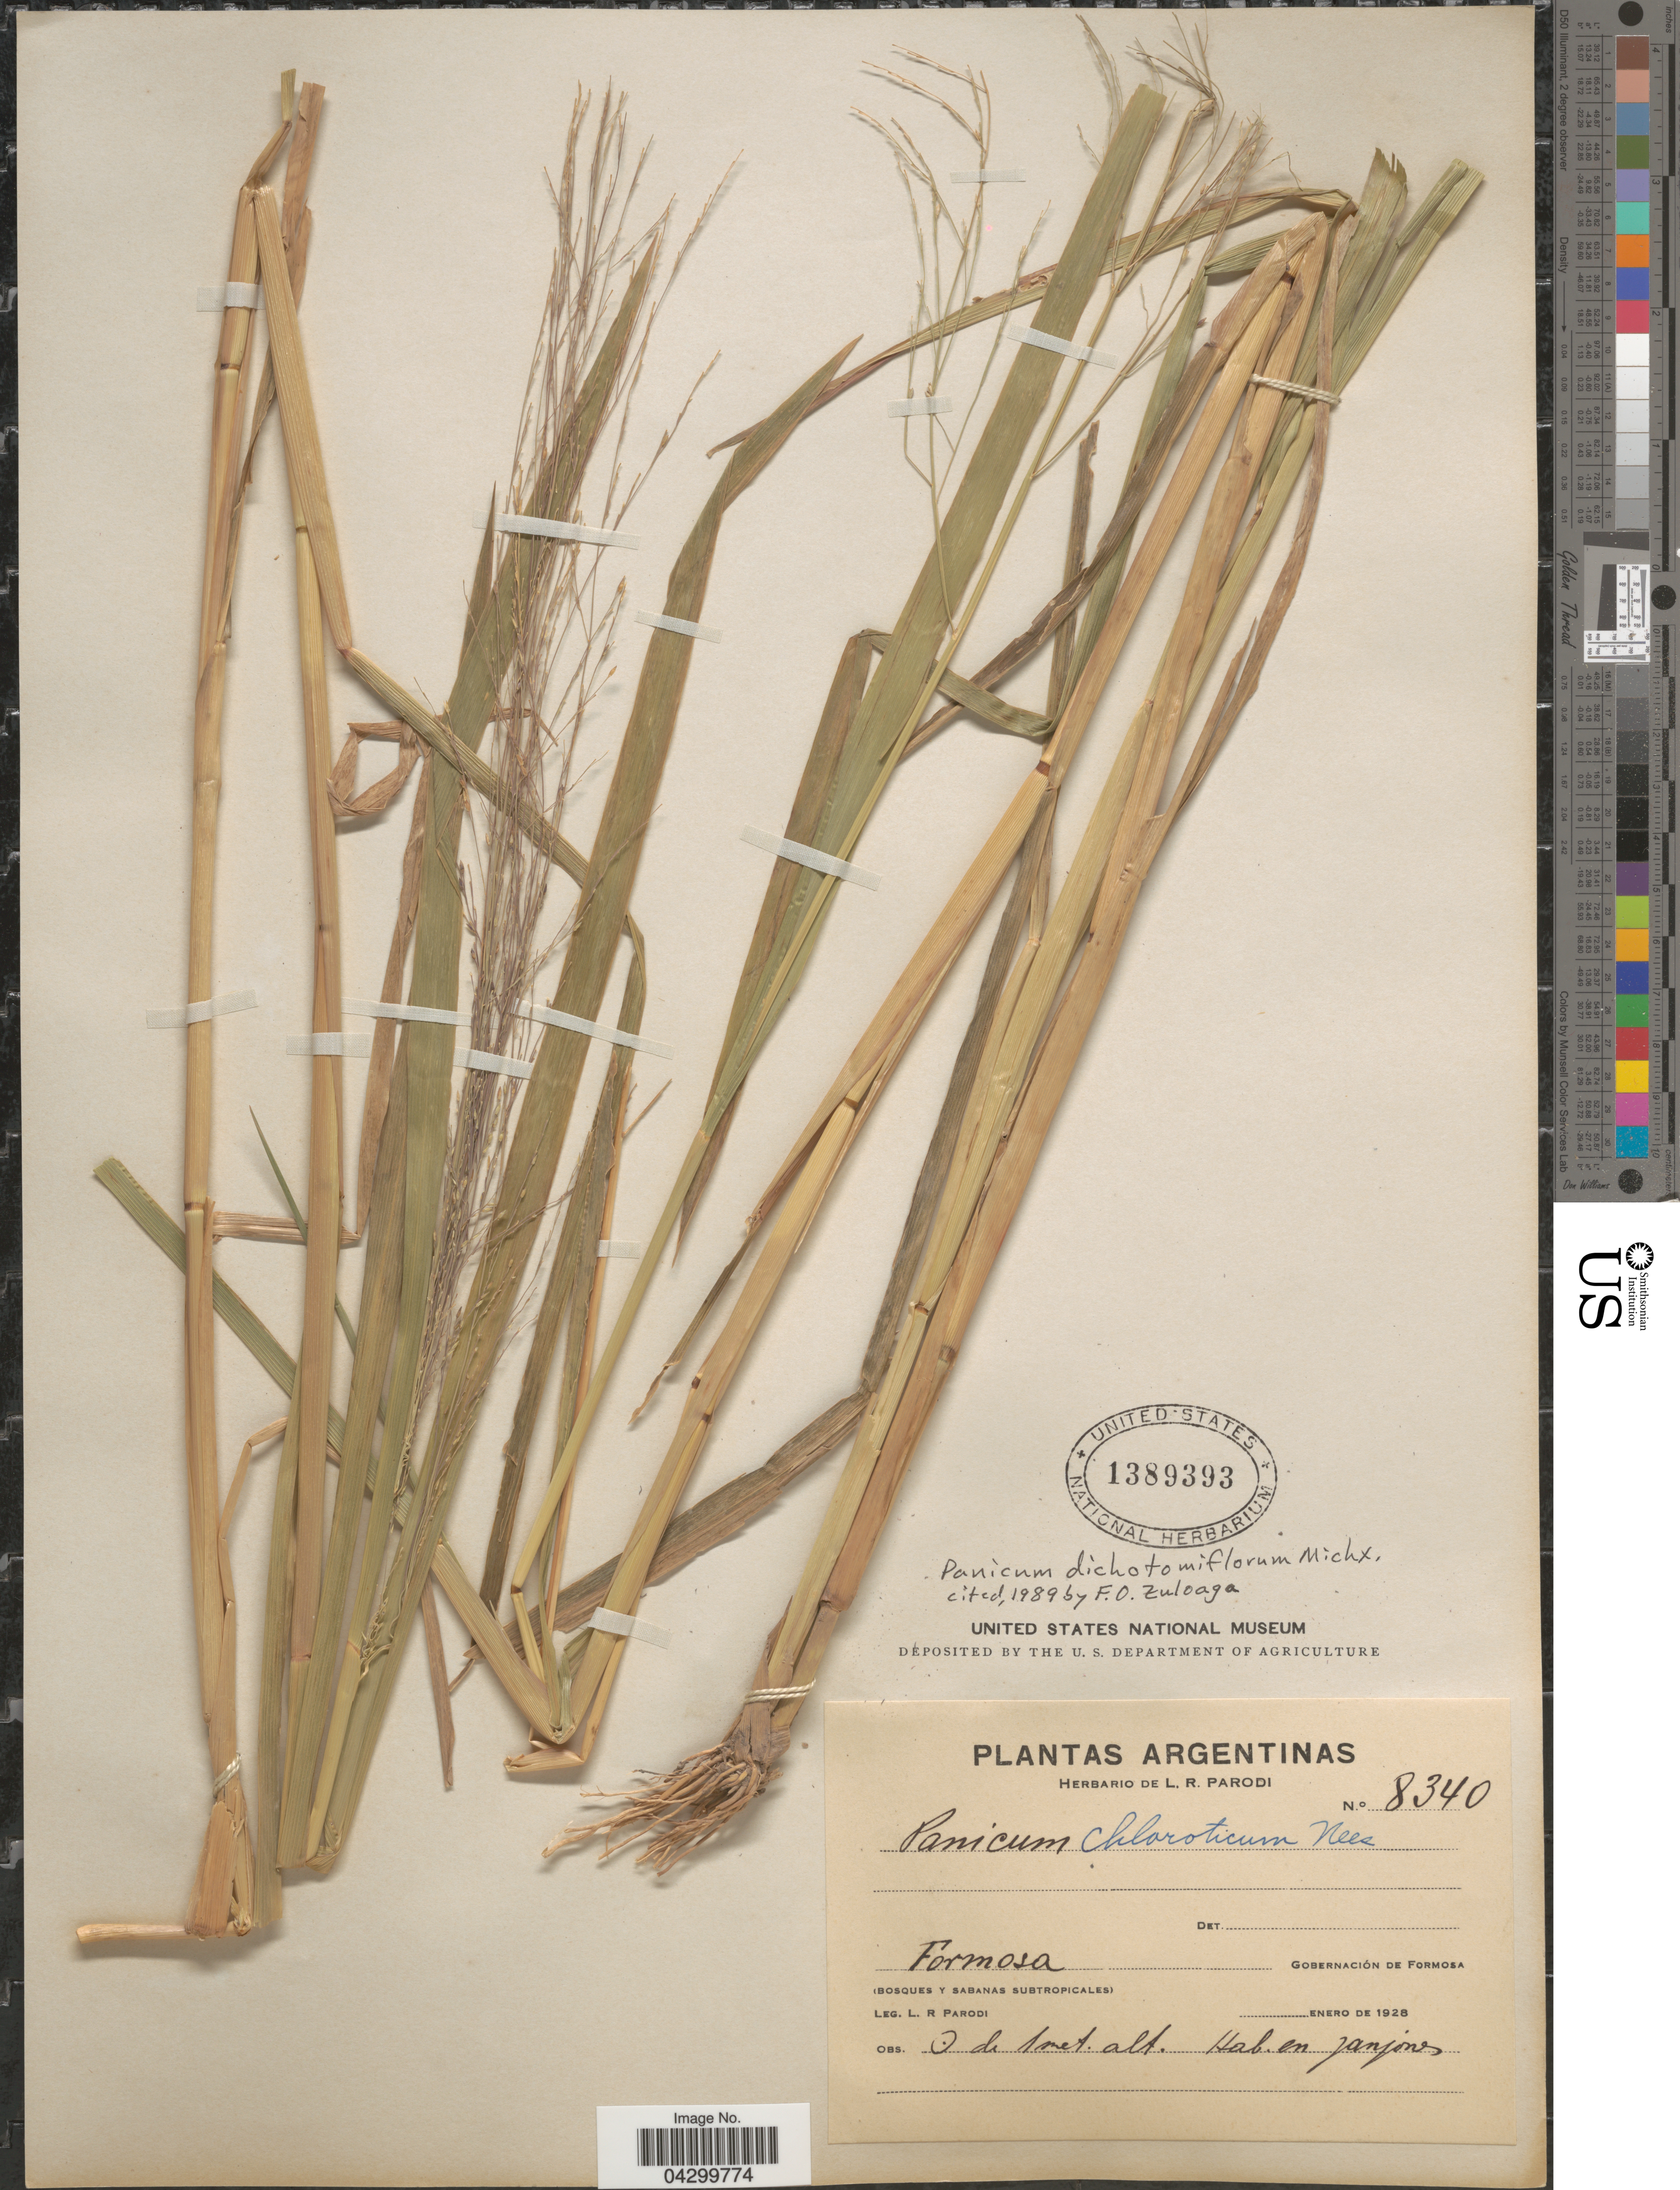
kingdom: Plantae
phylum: Tracheophyta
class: Liliopsida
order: Poales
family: Poaceae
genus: Panicum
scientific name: Panicum dichotomiflorum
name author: Michx.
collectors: L. R. Parodi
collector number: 8340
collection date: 1928-01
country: Argentina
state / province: Formosa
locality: Gobernación de Formosa. (Bosques y sabanas subtropicales).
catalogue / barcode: US 1389393